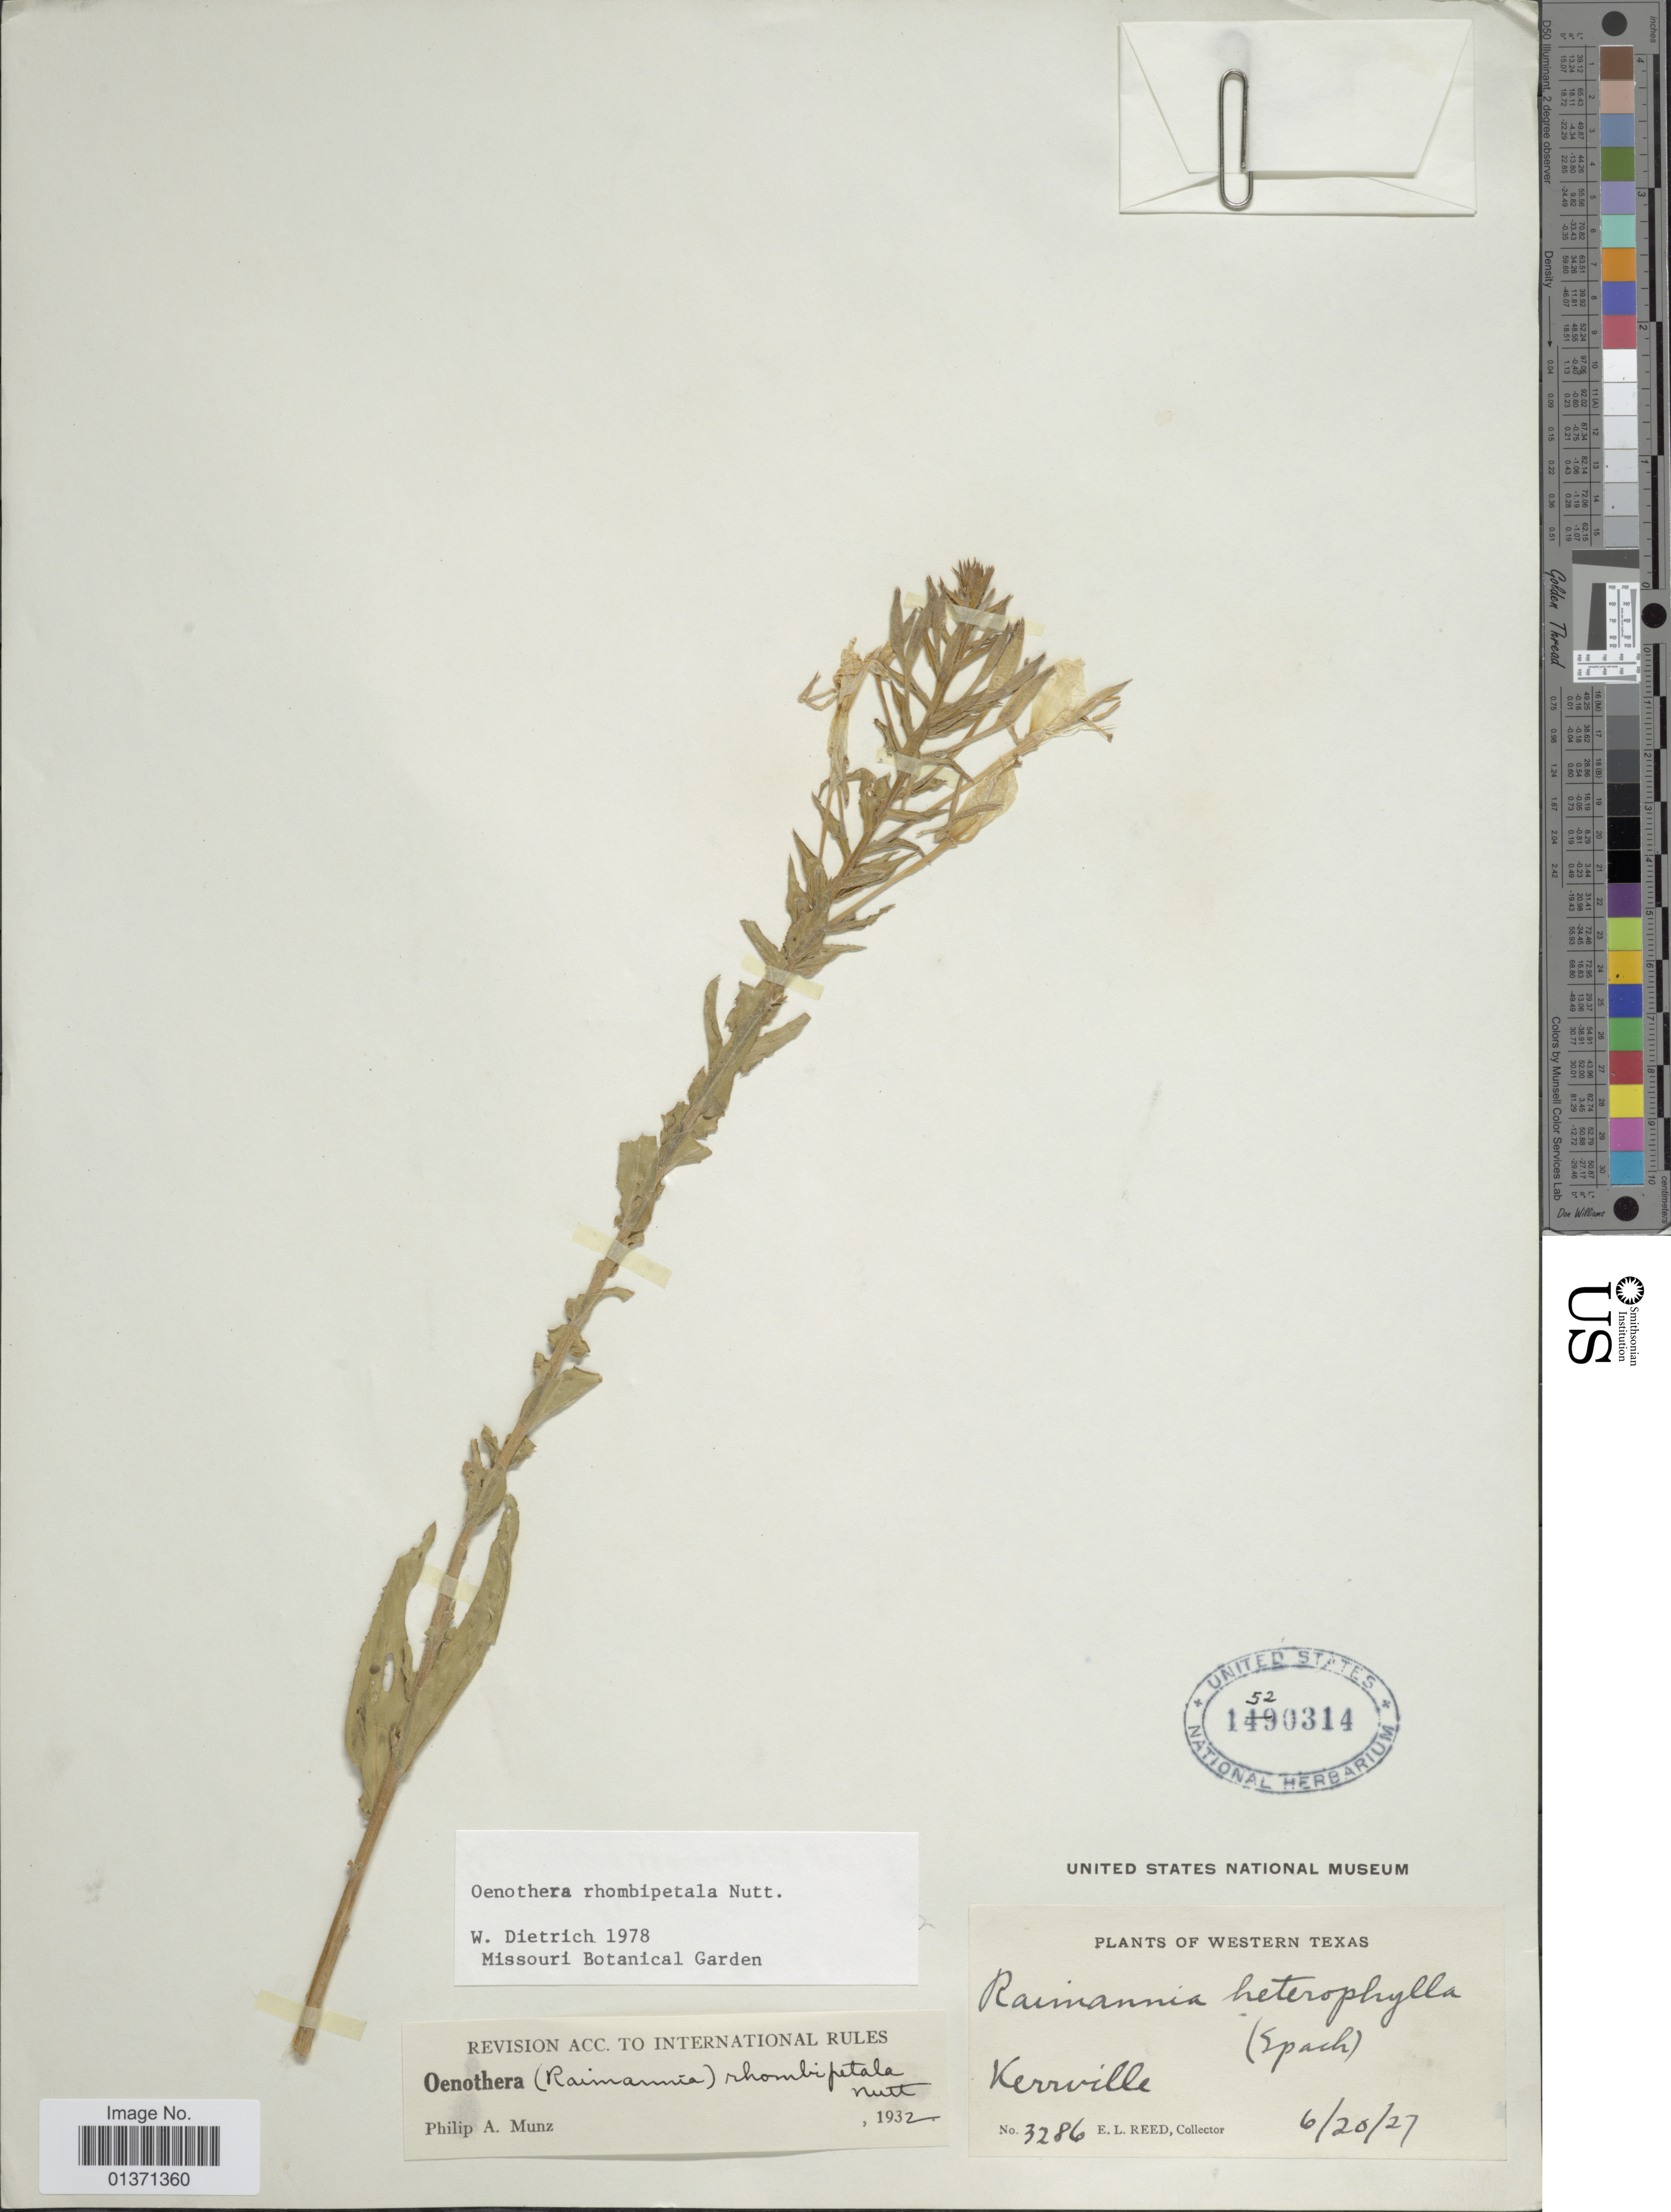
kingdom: Plantae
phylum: Tracheophyta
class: Magnoliopsida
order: Myrtales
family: Onagraceae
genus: Oenothera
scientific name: Oenothera rhombipetala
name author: Nutt. ex Torr & A. Gray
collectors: E. Reed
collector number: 3286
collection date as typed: Transcribed d/m/y: 20/6/27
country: United States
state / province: Texas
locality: Western Texas, Kerrville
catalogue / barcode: US 1520314